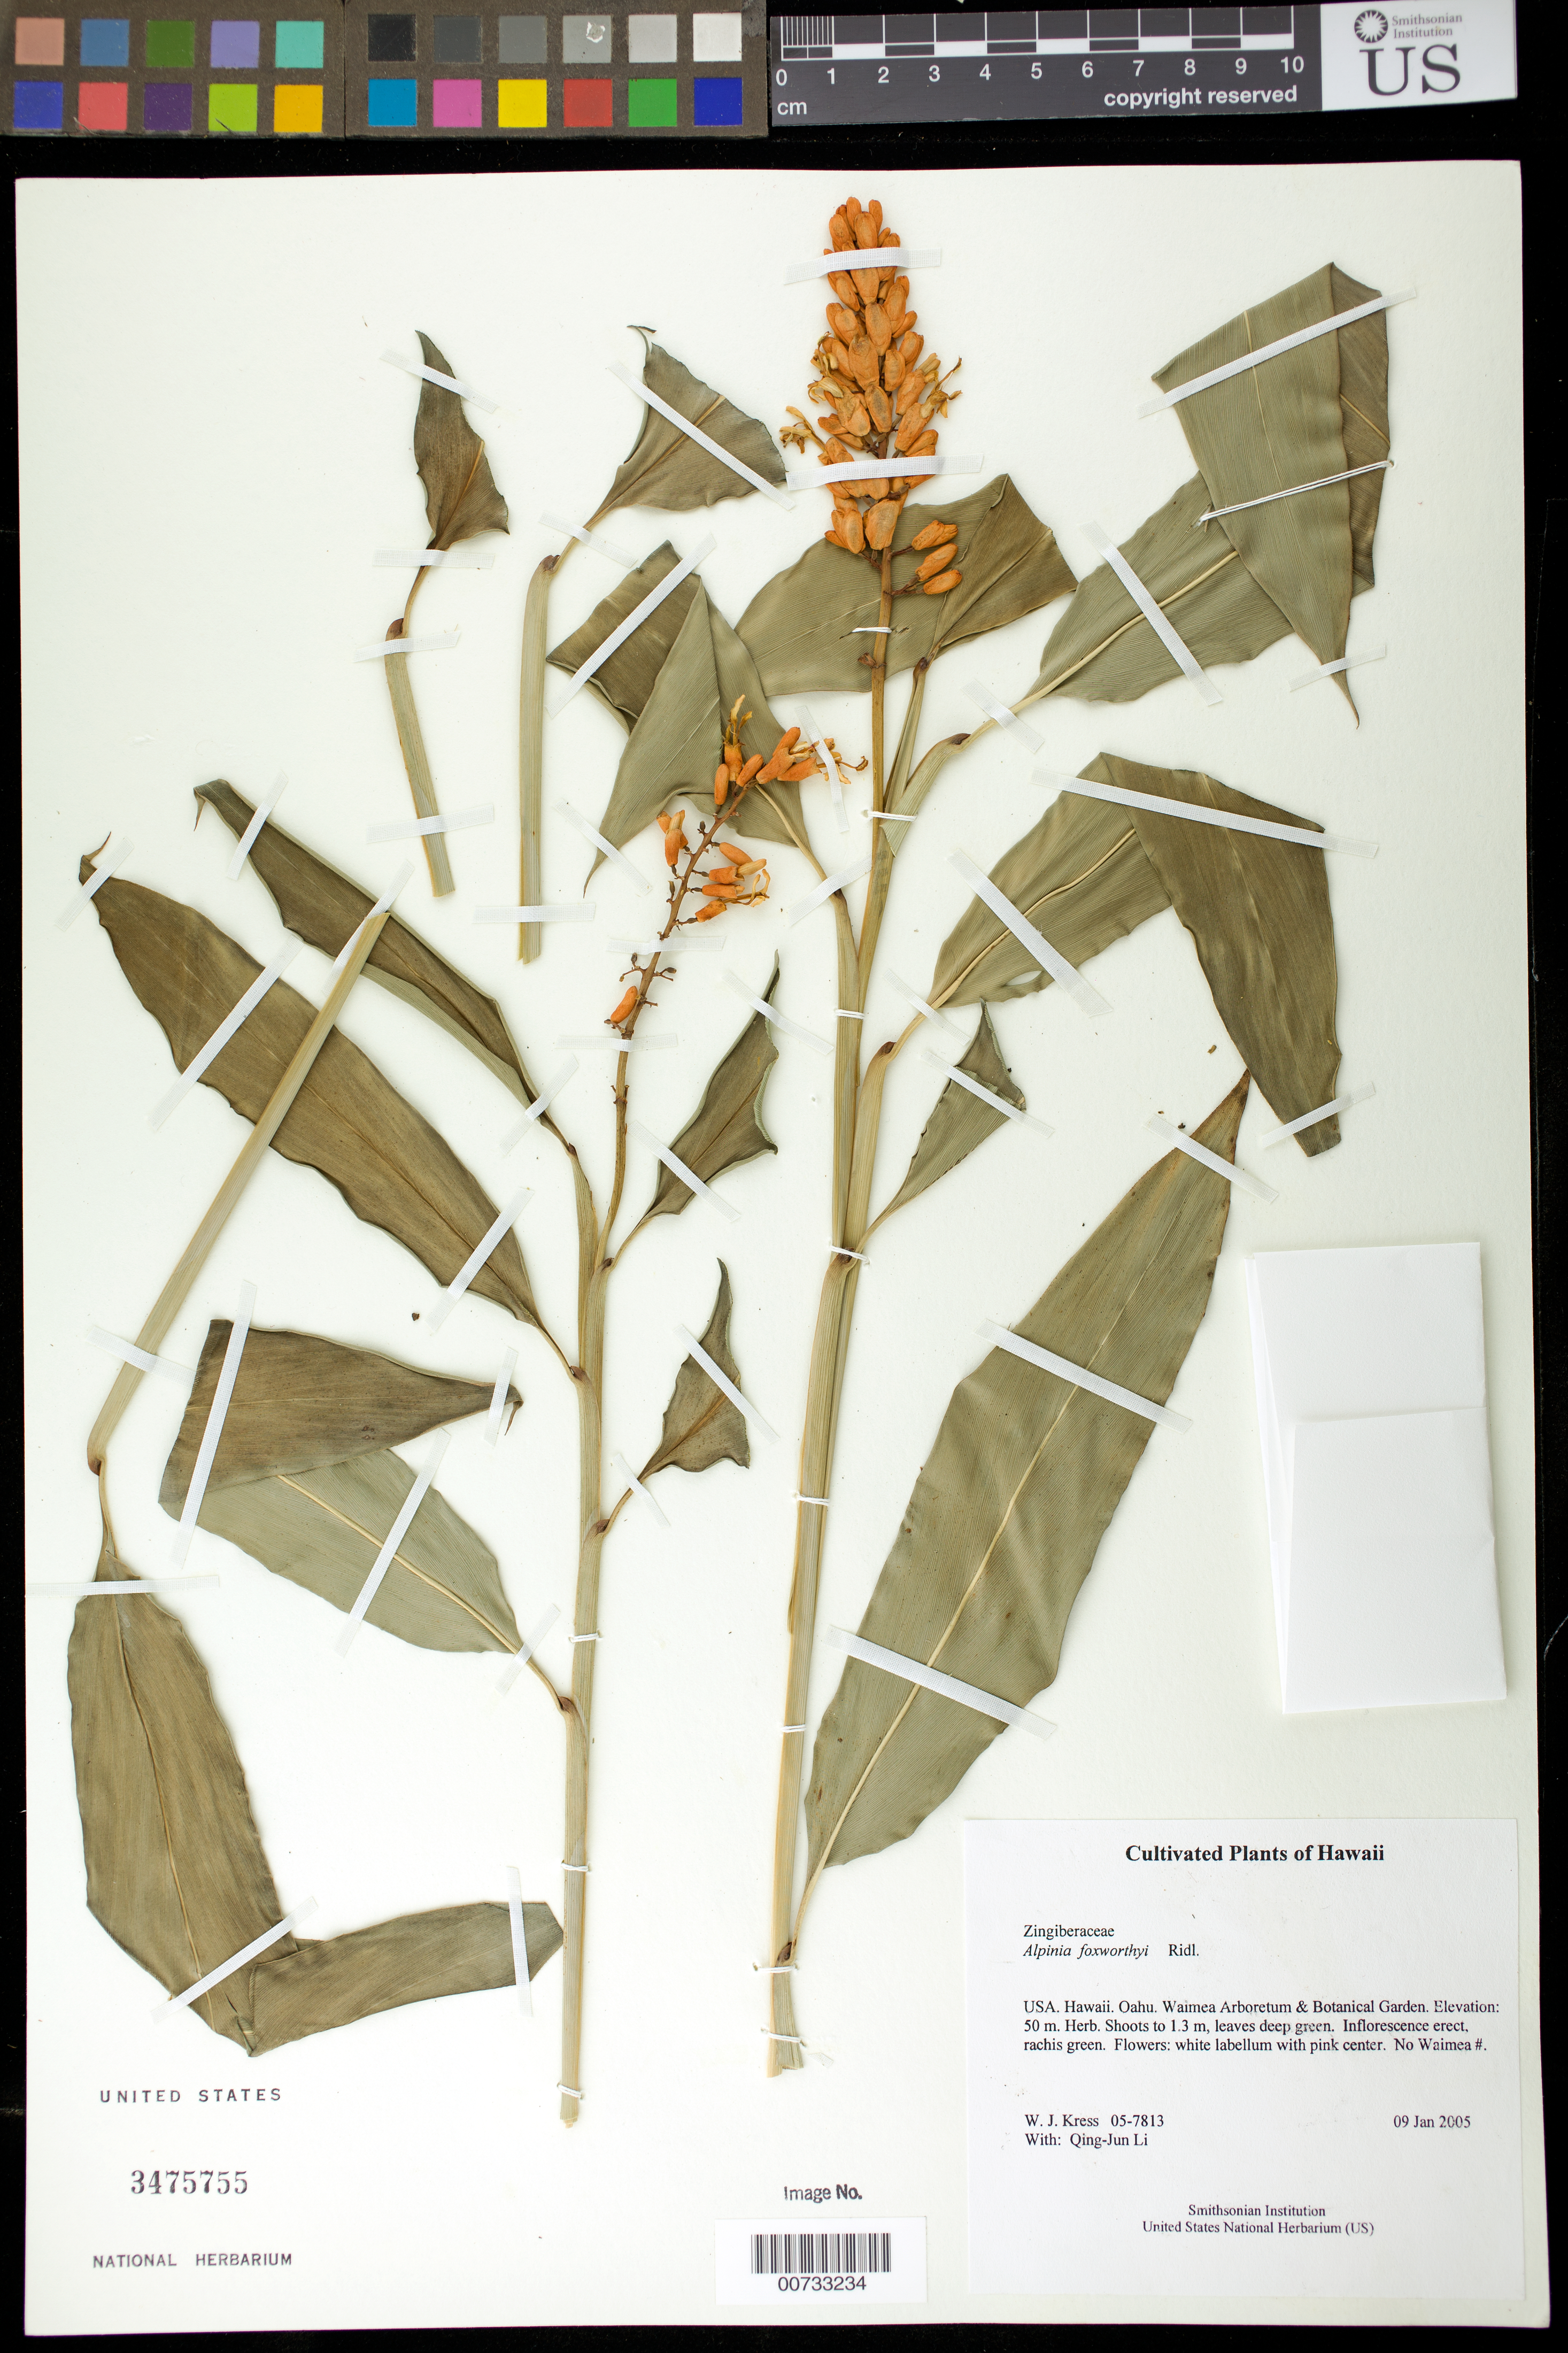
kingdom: Plantae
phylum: Tracheophyta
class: Liliopsida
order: Zingiberales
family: Zingiberaceae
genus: Alpinia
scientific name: Alpinia foxworthyi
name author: Ridl.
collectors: W. J. Kress & Q. J. Li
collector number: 05-7813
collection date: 2005-01-09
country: United States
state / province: Hawaii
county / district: Kauai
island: Oahu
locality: Waimea Arboretum and Botanical Garden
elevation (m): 50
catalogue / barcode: US 3475755